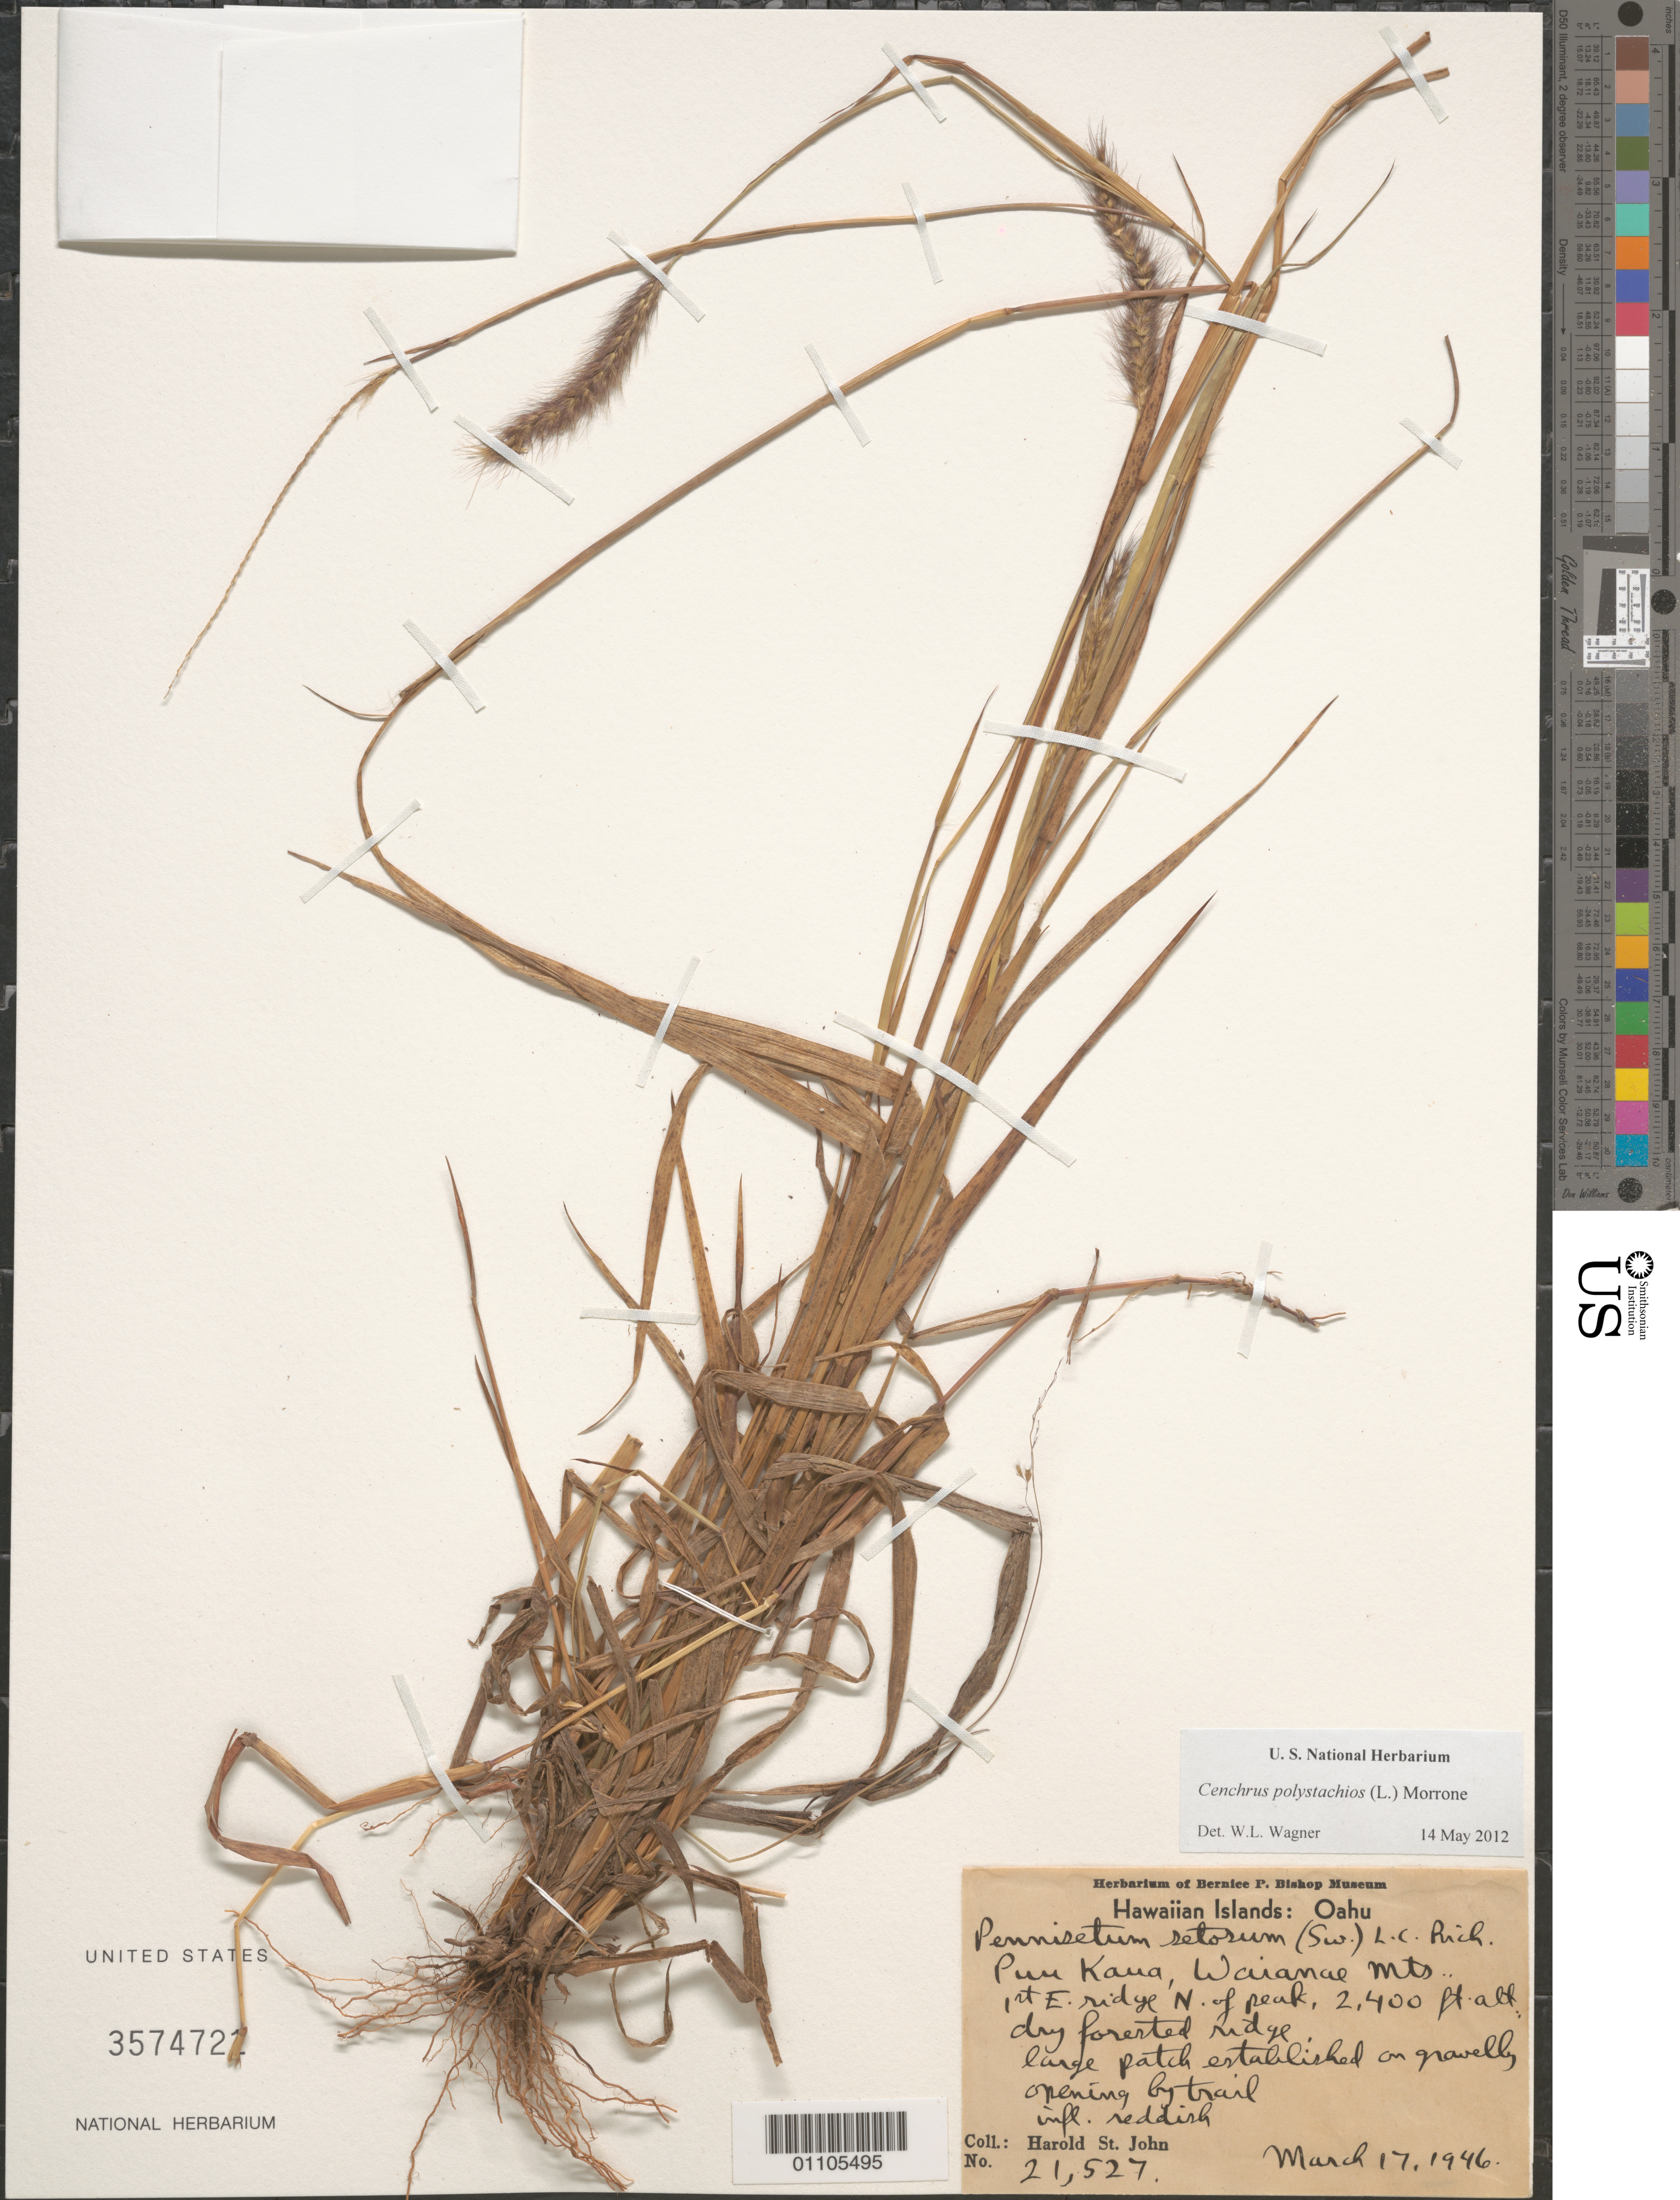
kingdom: Plantae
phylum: Tracheophyta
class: Liliopsida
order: Poales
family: Poaceae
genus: Cenchrus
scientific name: Cenchrus polystachios subsp. setosus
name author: (Sw.) P.M. Peterson & Y. Herrera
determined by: Wagner, W. L., (BOT), Smithsonian Institution - National Museum of Natural History (UNITED STATES)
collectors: H. St. John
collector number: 21527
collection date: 1946-03-17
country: United States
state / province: Hawaii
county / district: Honolulu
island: Oahu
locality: Puu Kaua, Waiamae Mts., 1st E. ridge N. of peak.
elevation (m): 732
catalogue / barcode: US 5374721